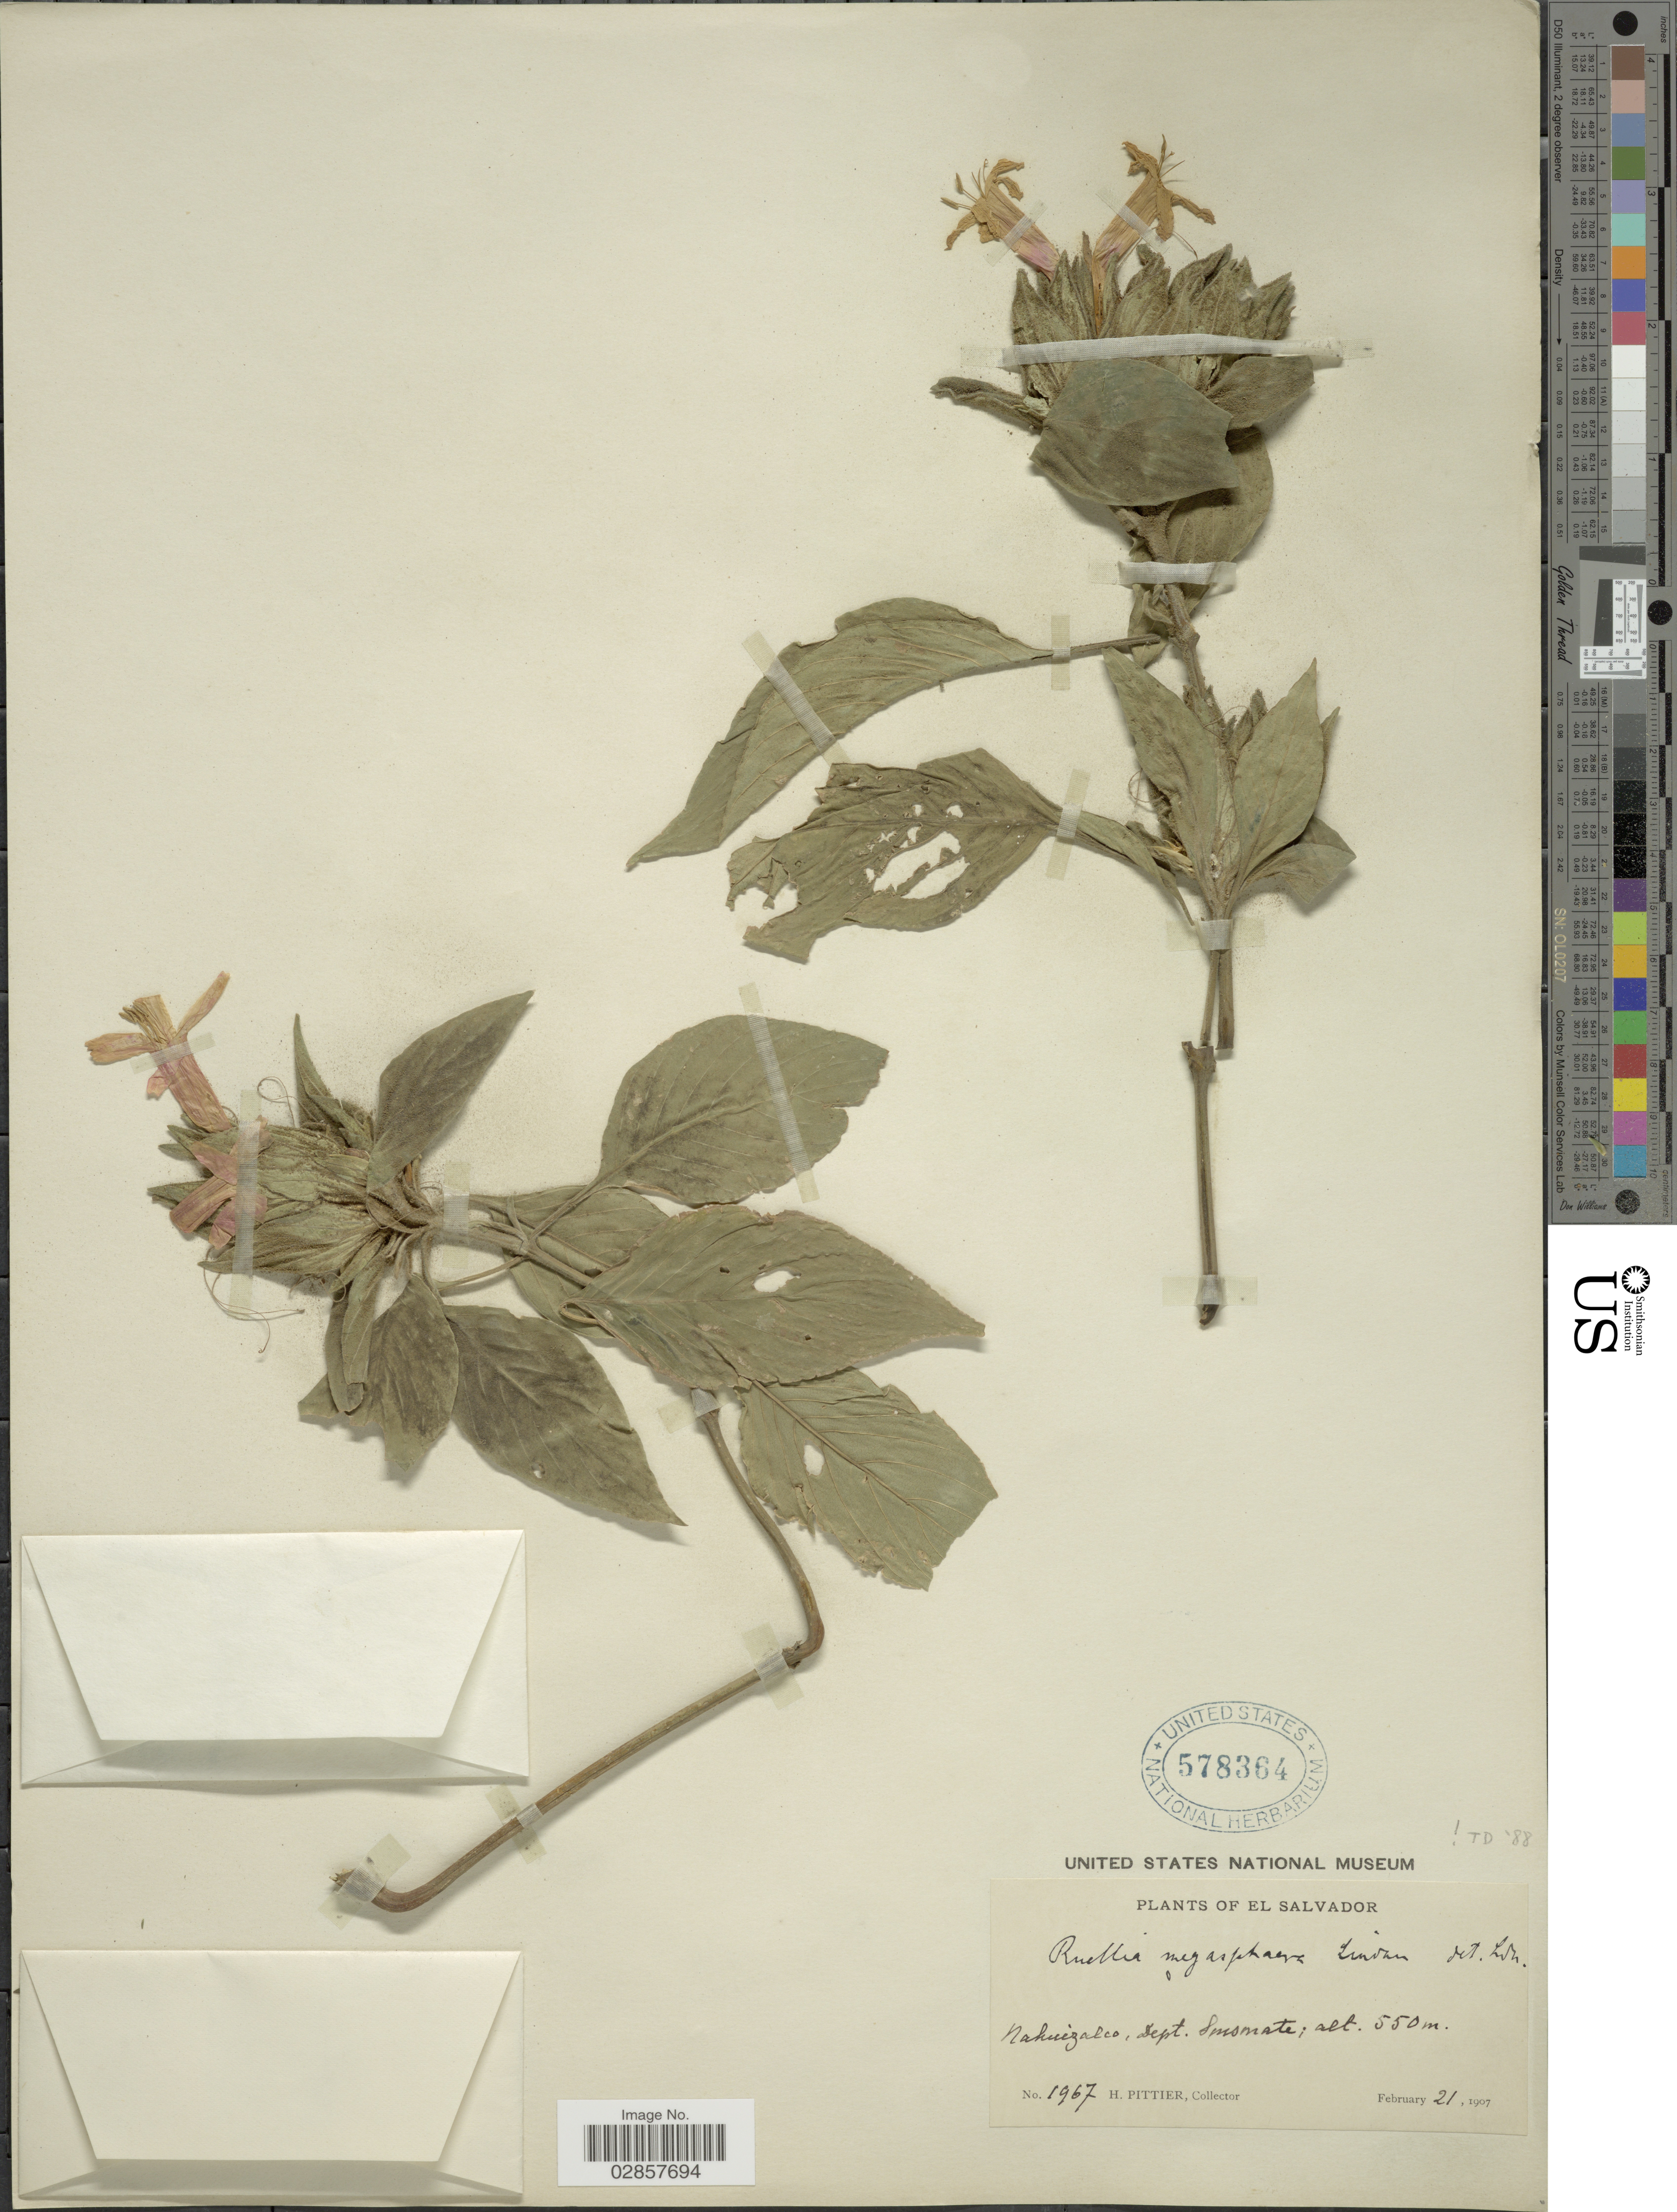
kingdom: Plantae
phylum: Tracheophyta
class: Magnoliopsida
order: Lamiales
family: Acanthaceae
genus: Ruellia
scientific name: Ruellia megasphaera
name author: Lindau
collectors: H. F. Pittier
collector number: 1967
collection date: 1907-02-21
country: El Salvador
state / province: Sonsonate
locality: Nahuizalco, Dept. Sonsonate.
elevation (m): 550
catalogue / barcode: US 578364